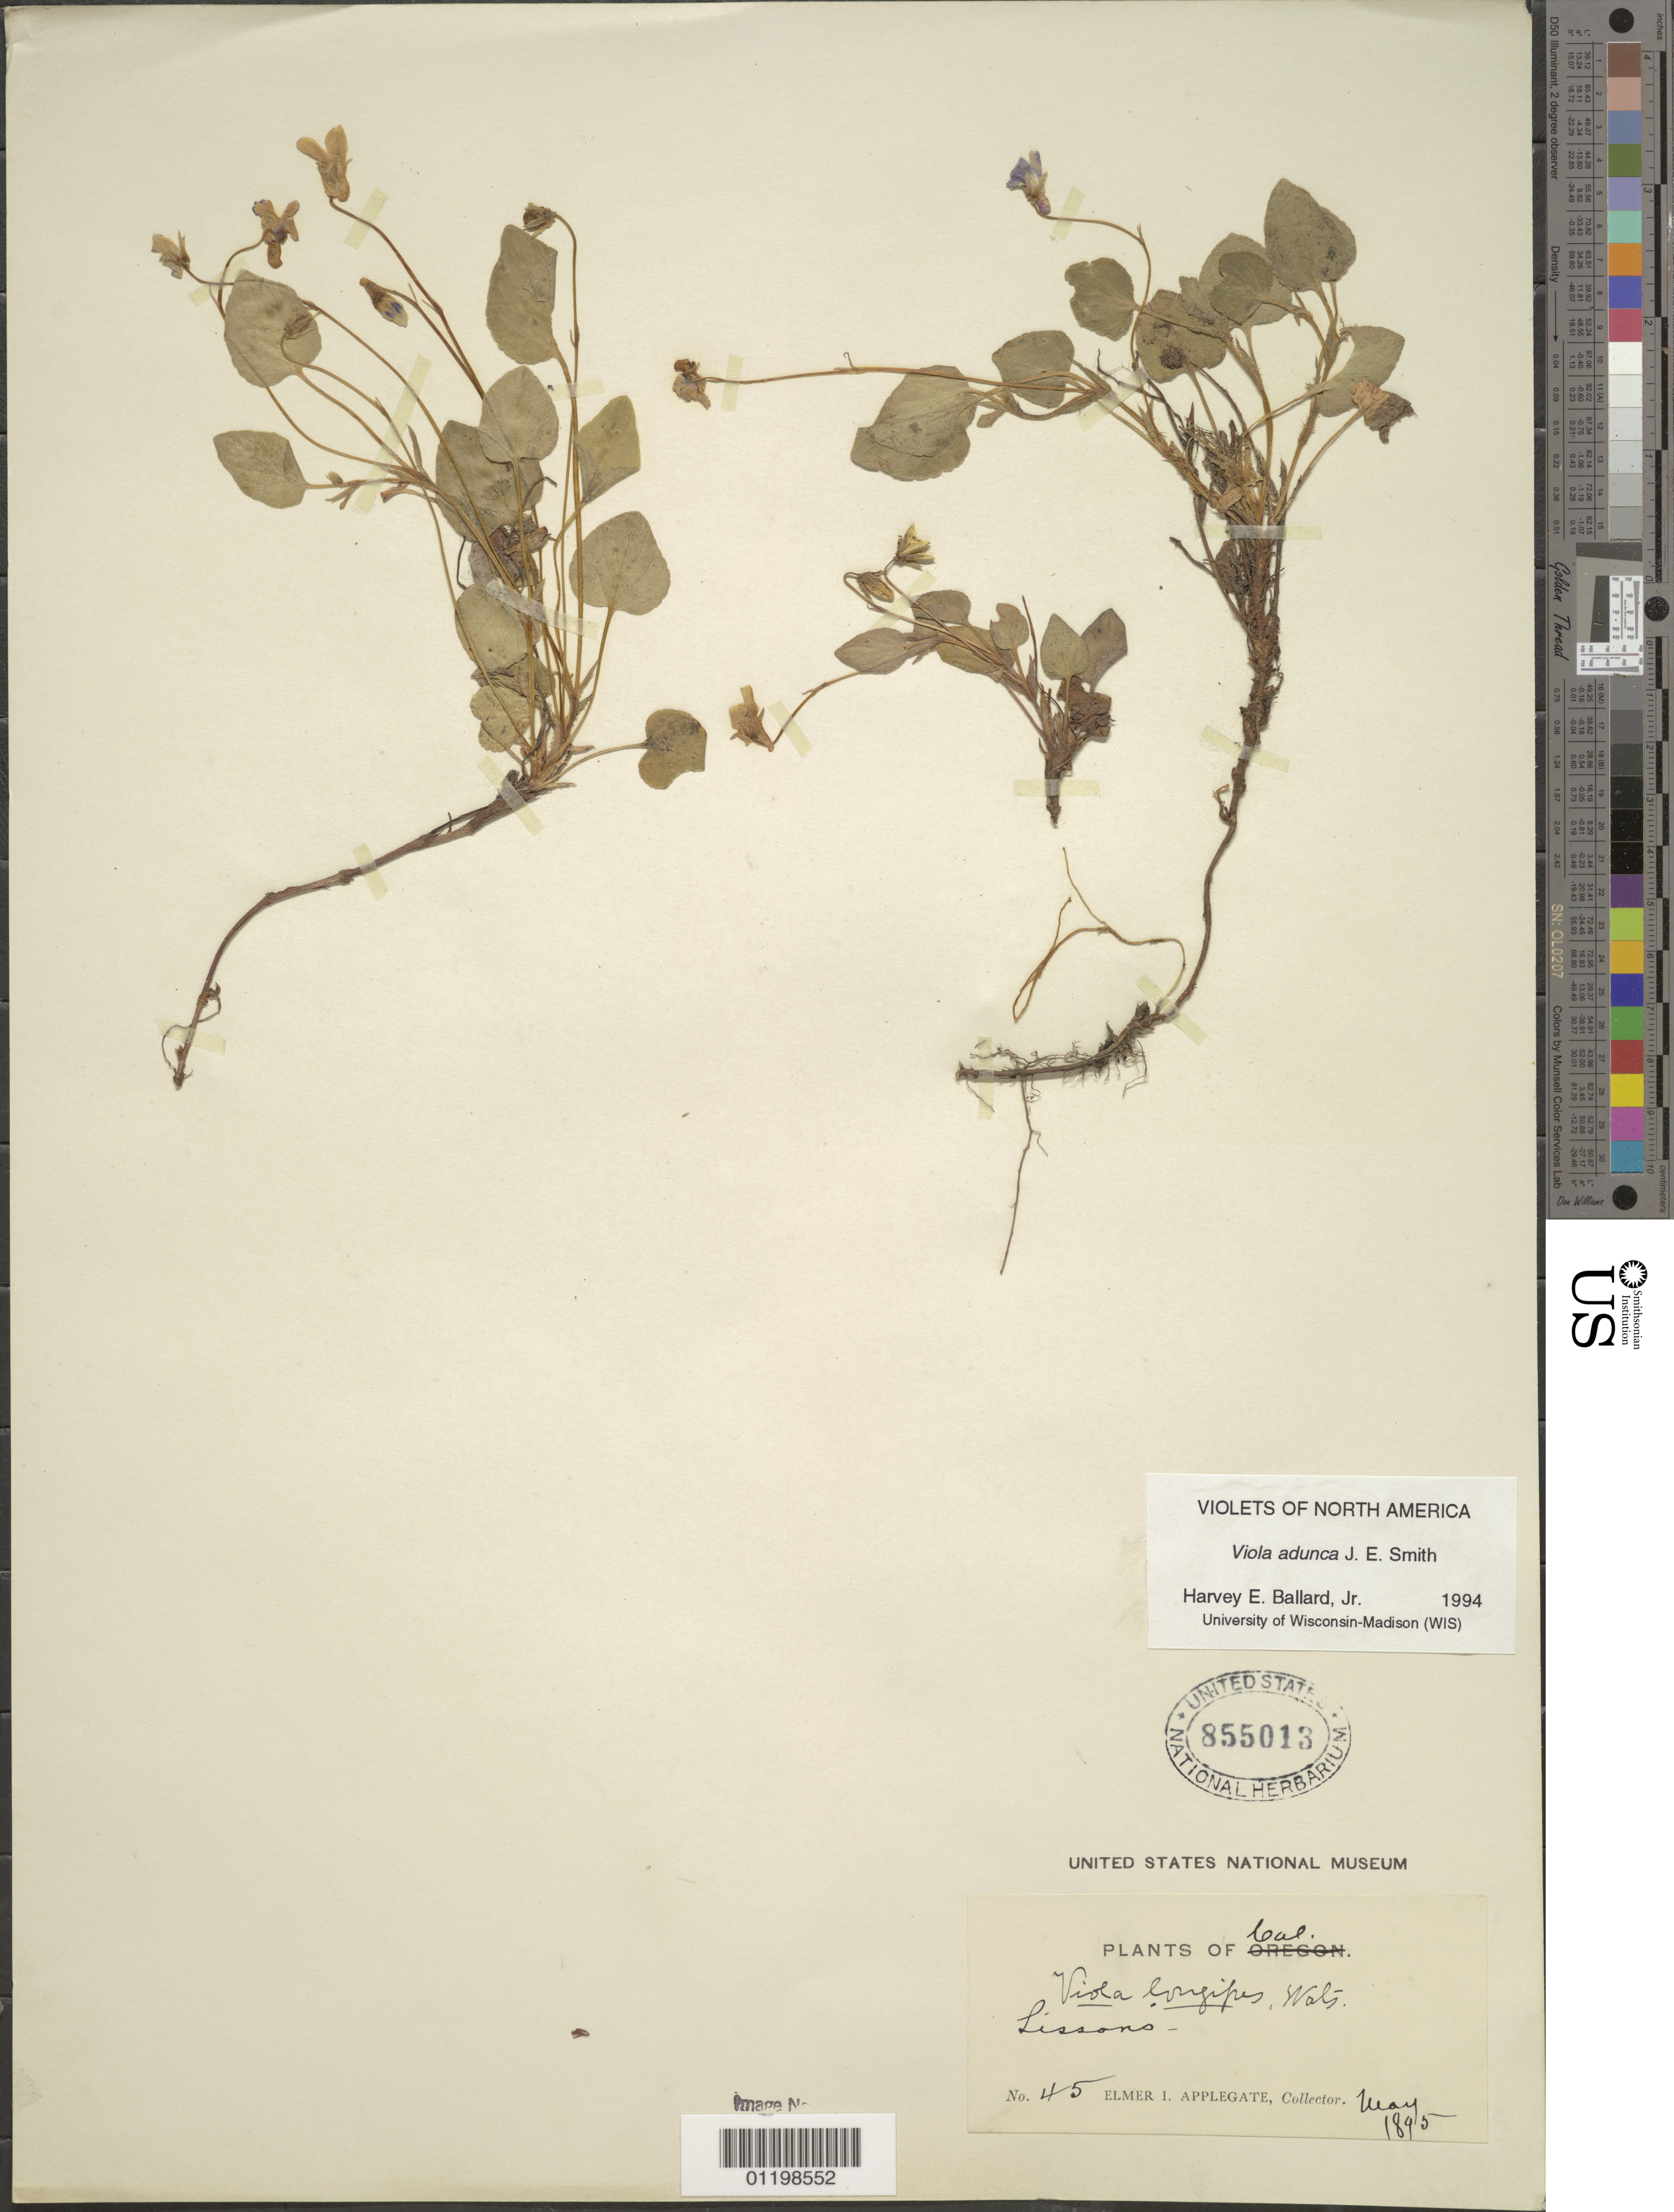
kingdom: Plantae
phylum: Tracheophyta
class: Magnoliopsida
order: Malpighiales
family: Violaceae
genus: Viola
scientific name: Viola adunca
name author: Sm.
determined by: Ballard, Harvey E.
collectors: E. I. Applegate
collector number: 45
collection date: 1895-05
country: United States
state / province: California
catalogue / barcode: US 855013